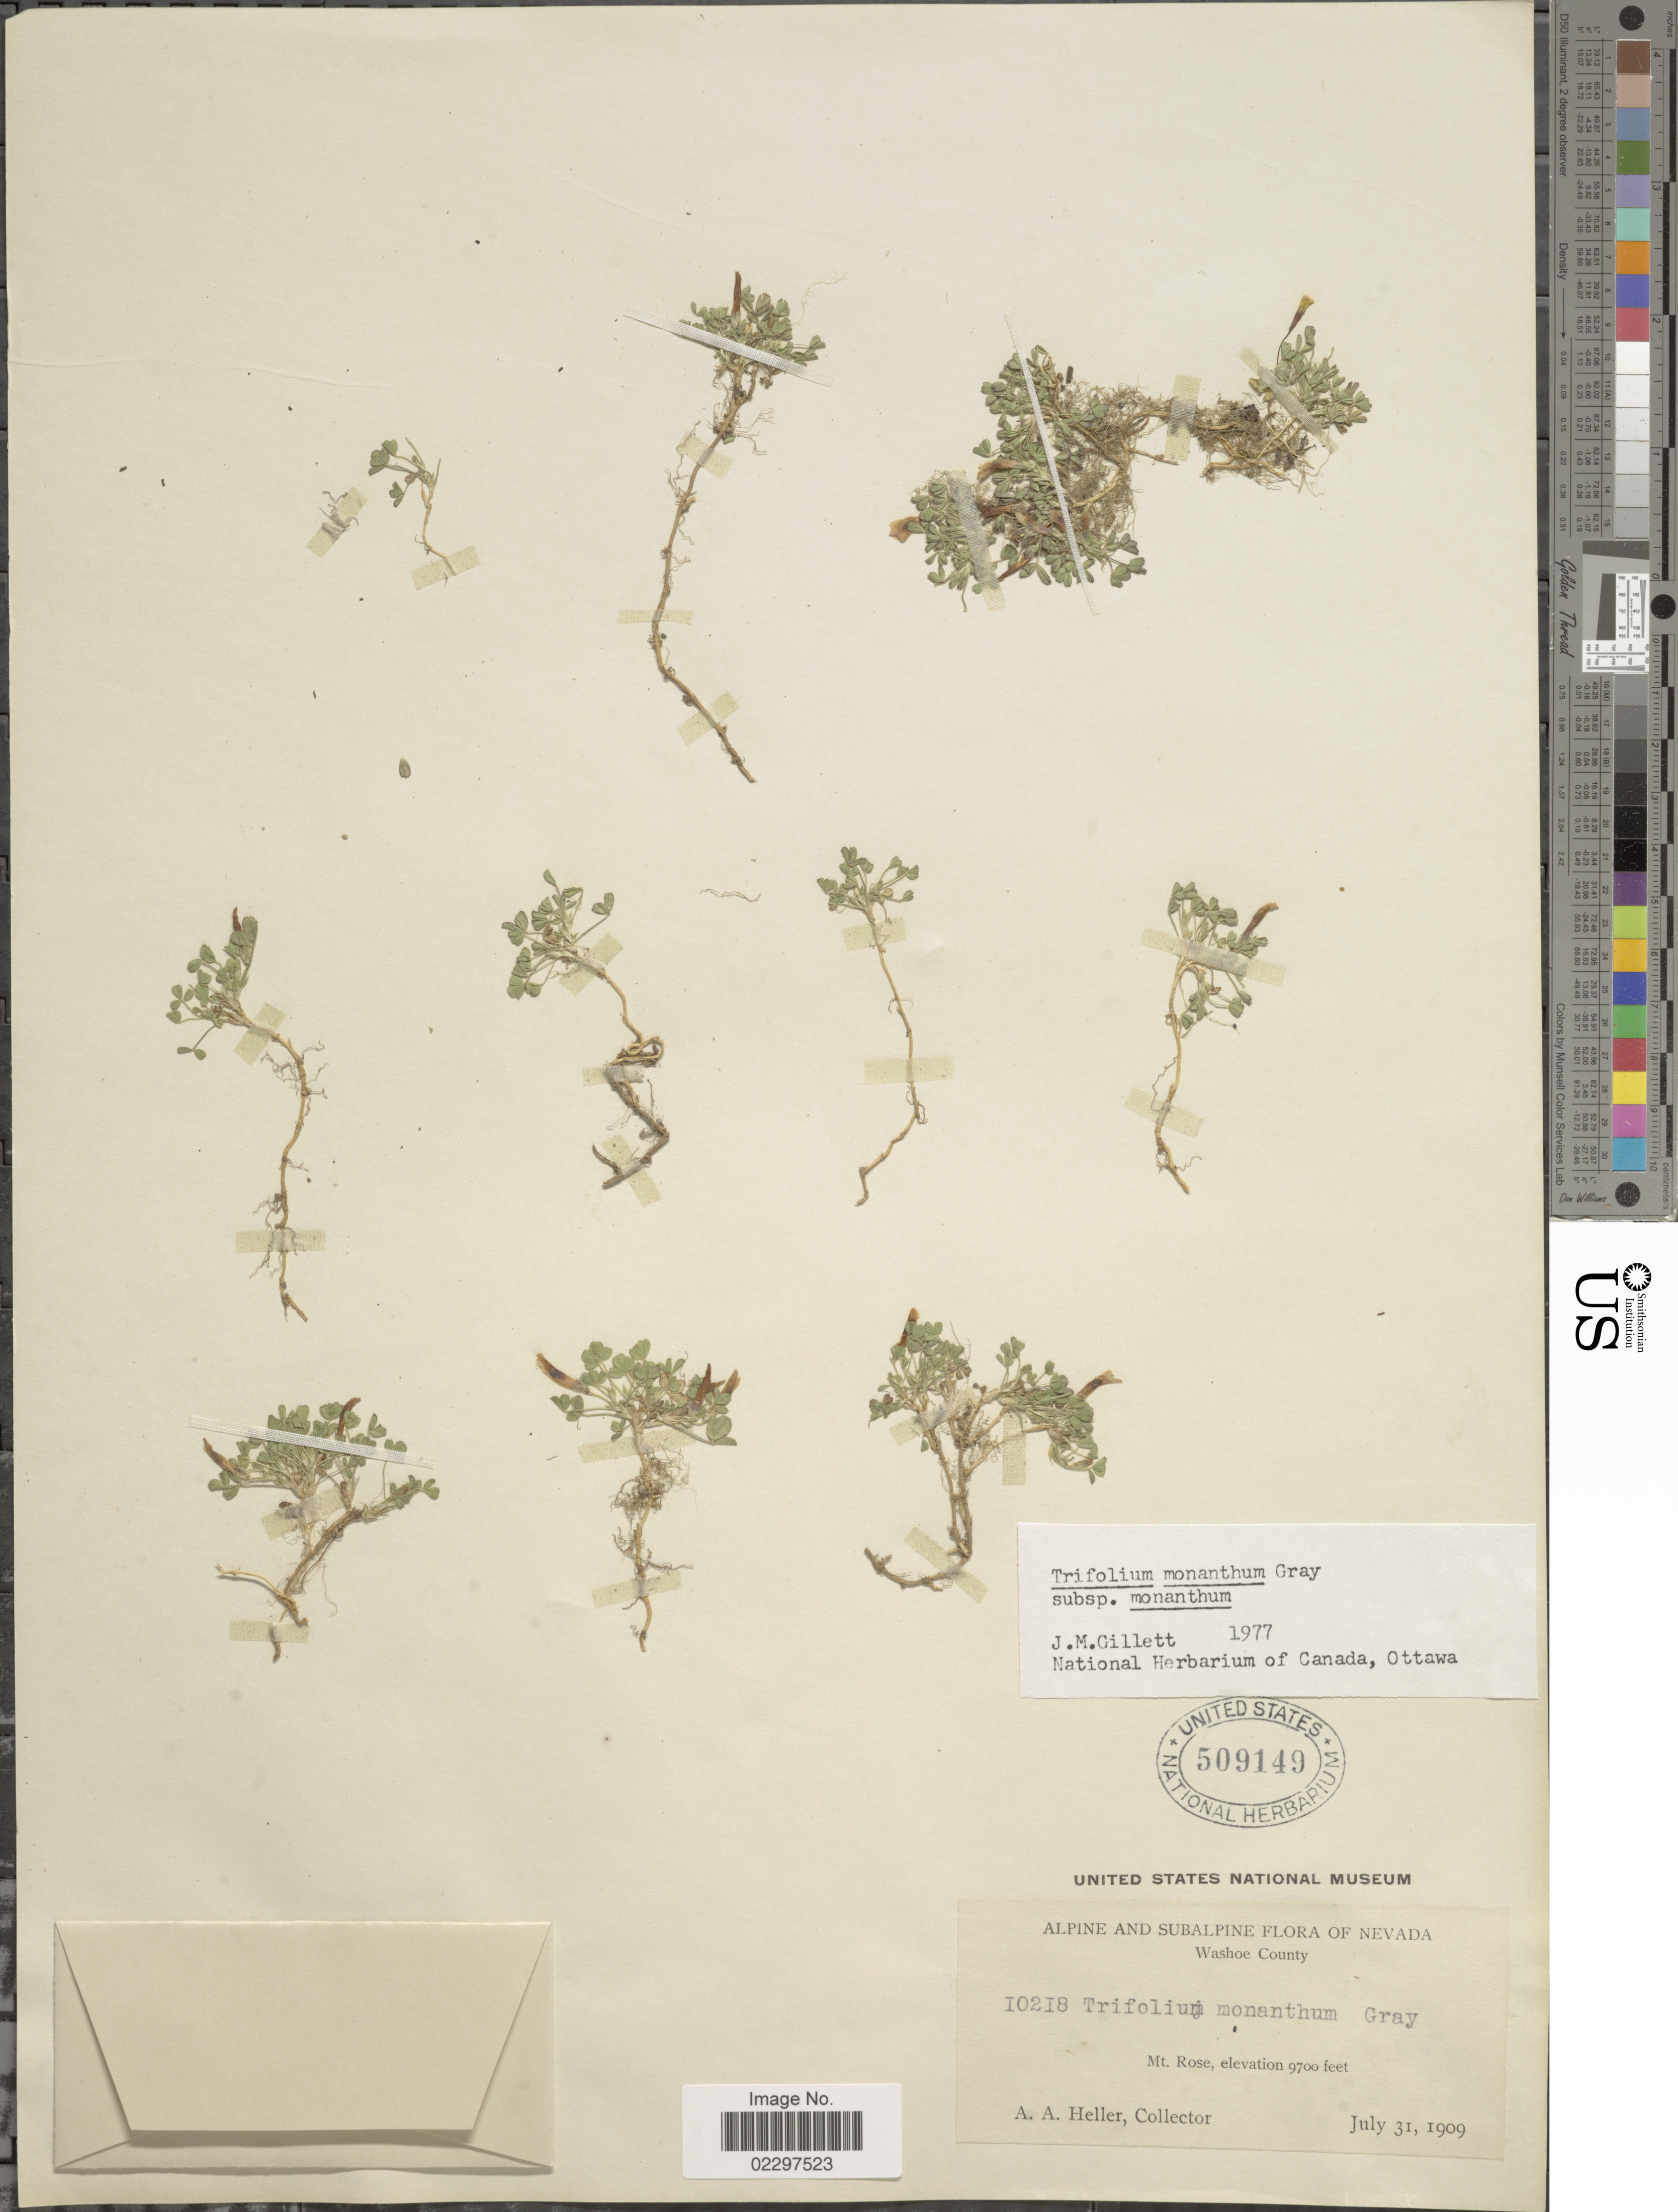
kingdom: Plantae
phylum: Tracheophyta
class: Magnoliopsida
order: Fabales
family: Fabaceae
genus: Trifolium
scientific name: Trifolium monanthum subsp. monanthum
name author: A. Gray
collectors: A. A. Heller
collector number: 10218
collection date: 1909-07-31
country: United States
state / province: Nevada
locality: Alpine and Subalpine flora of Nevada. Washoe County. Mt. Rose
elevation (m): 2957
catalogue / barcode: US 509149